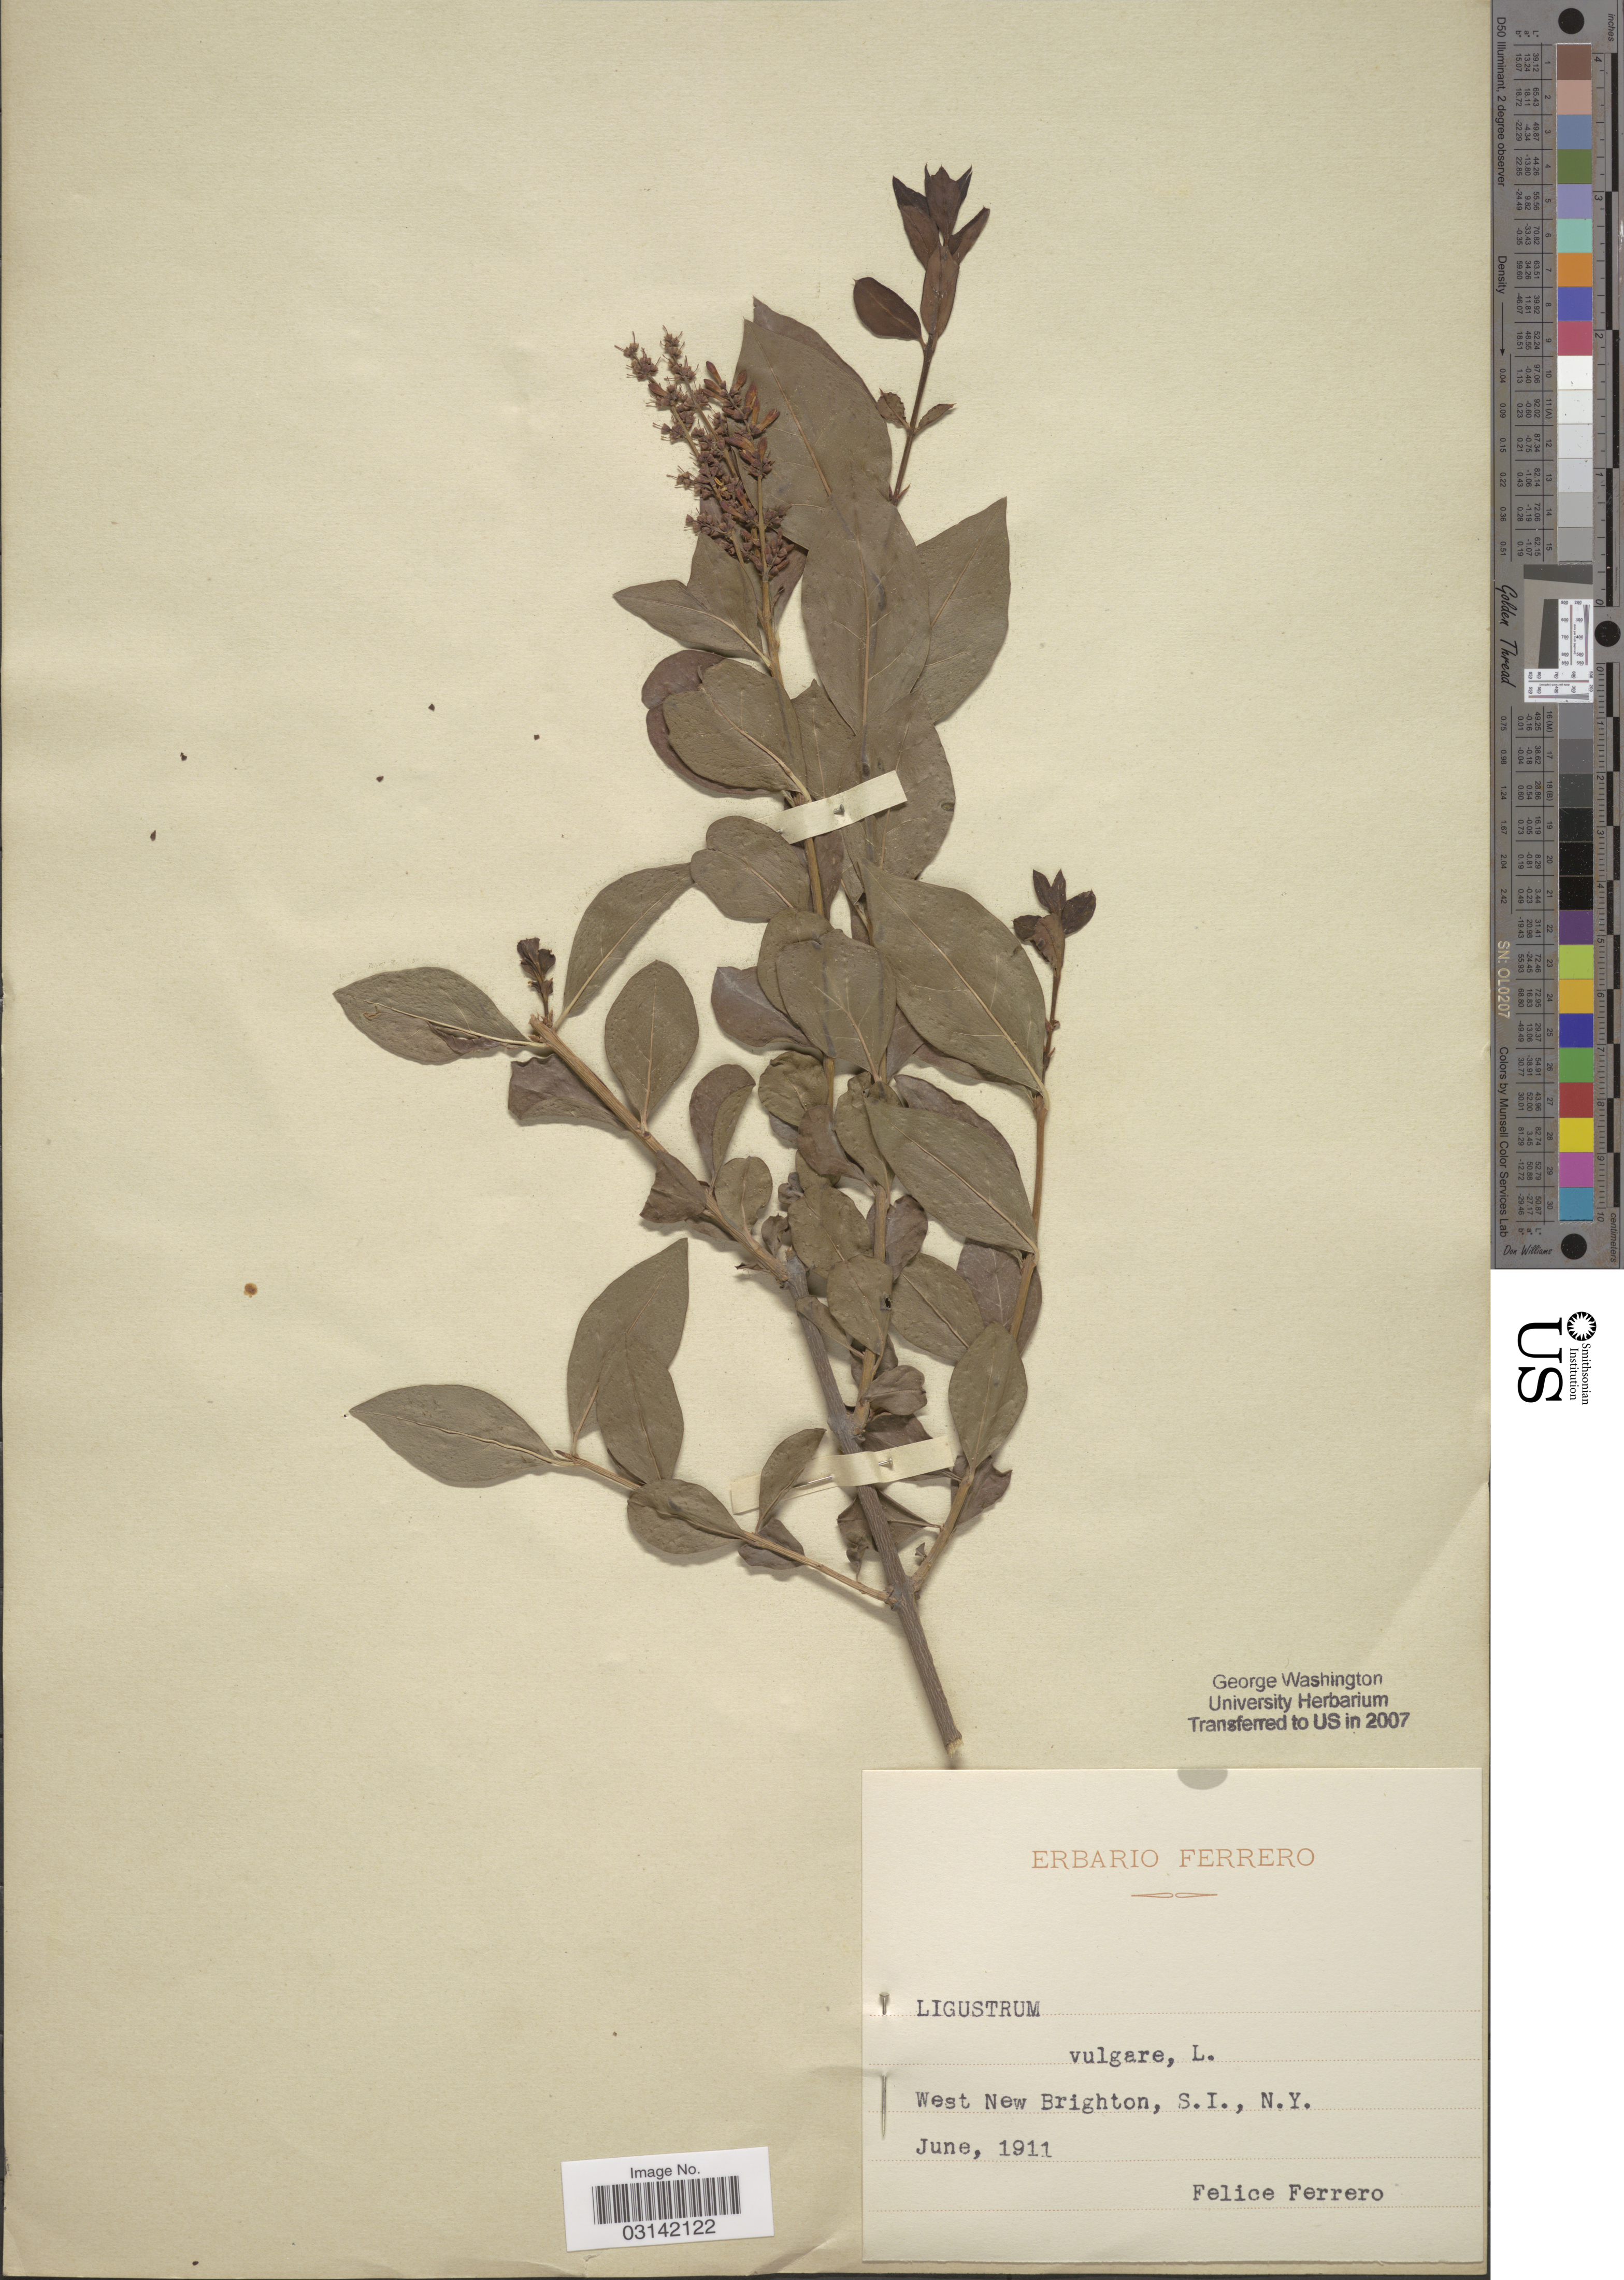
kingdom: Plantae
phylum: Tracheophyta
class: Magnoliopsida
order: Lamiales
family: Oleaceae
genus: Ligustrum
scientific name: Ligustrum vulgare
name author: L.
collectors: F. Ferrero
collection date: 1911-06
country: United States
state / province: New York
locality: West New Brighton, S.I.